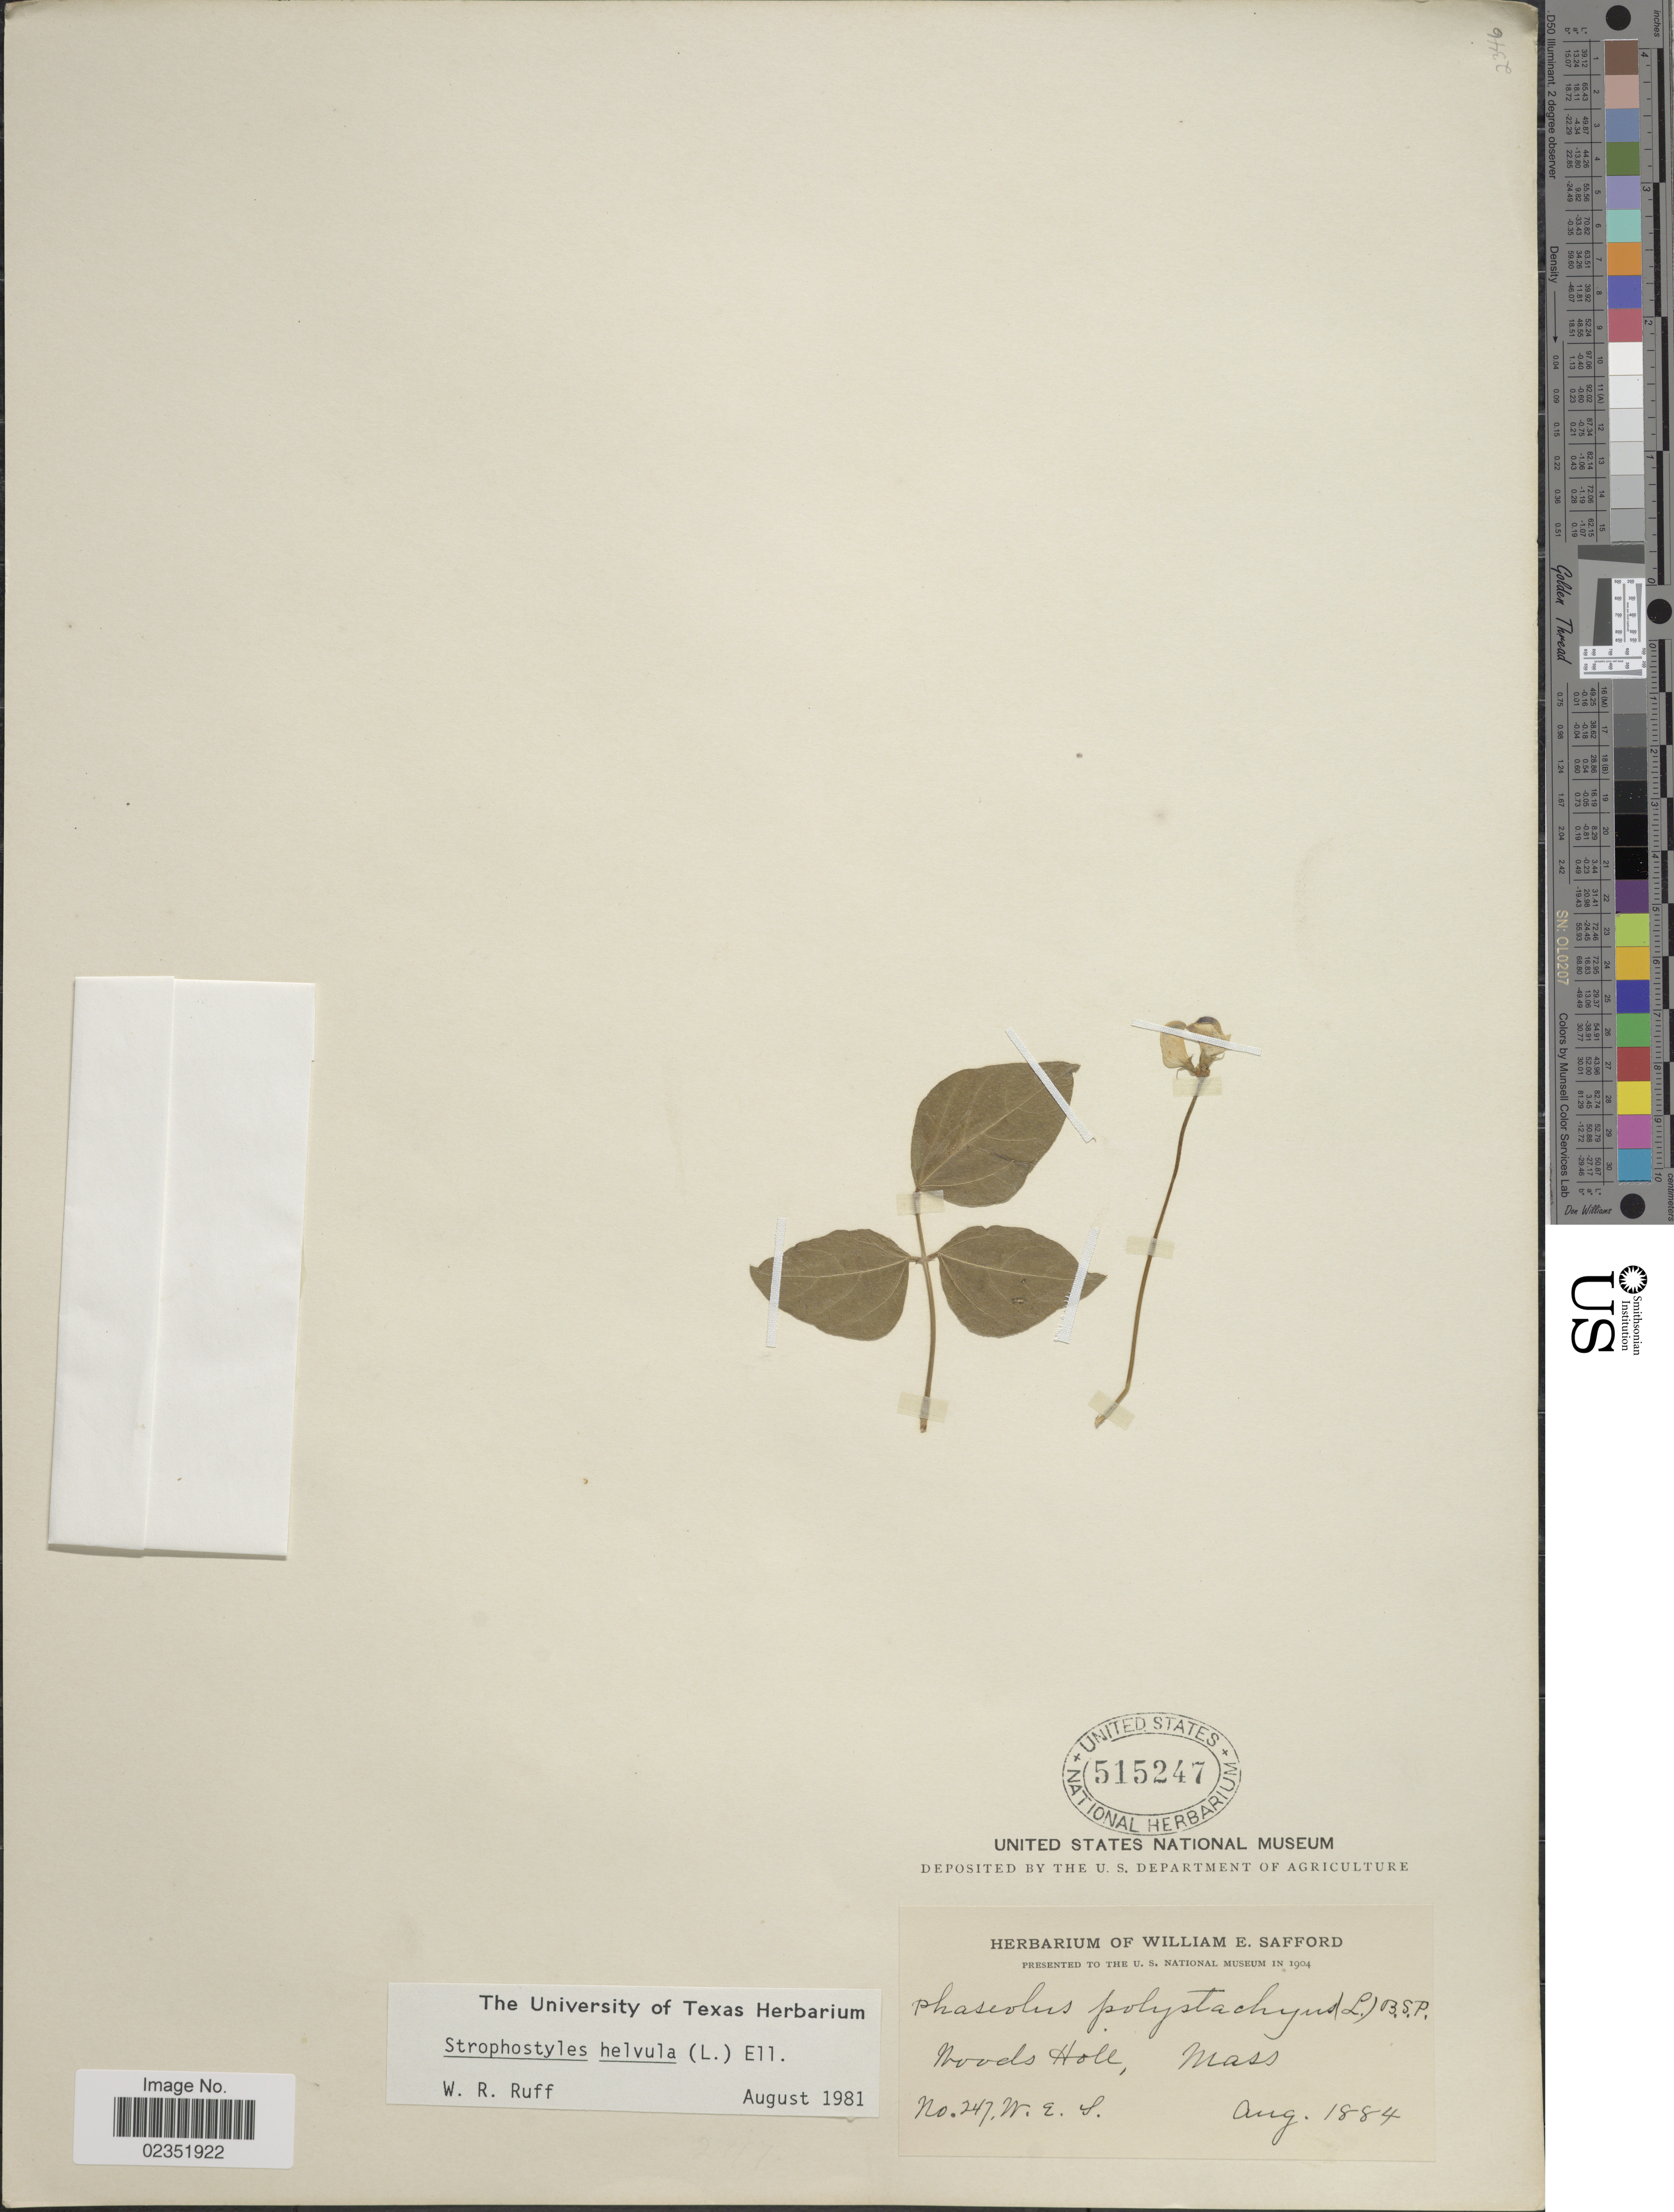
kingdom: Plantae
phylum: Tracheophyta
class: Magnoliopsida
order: Fabales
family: Fabaceae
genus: Strophostyles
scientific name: Strophostyles helvola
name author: (L.) Elliott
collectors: W. E. Safford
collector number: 247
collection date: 1884-08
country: United States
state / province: Massachusetts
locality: Woods Holl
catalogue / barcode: US 515247